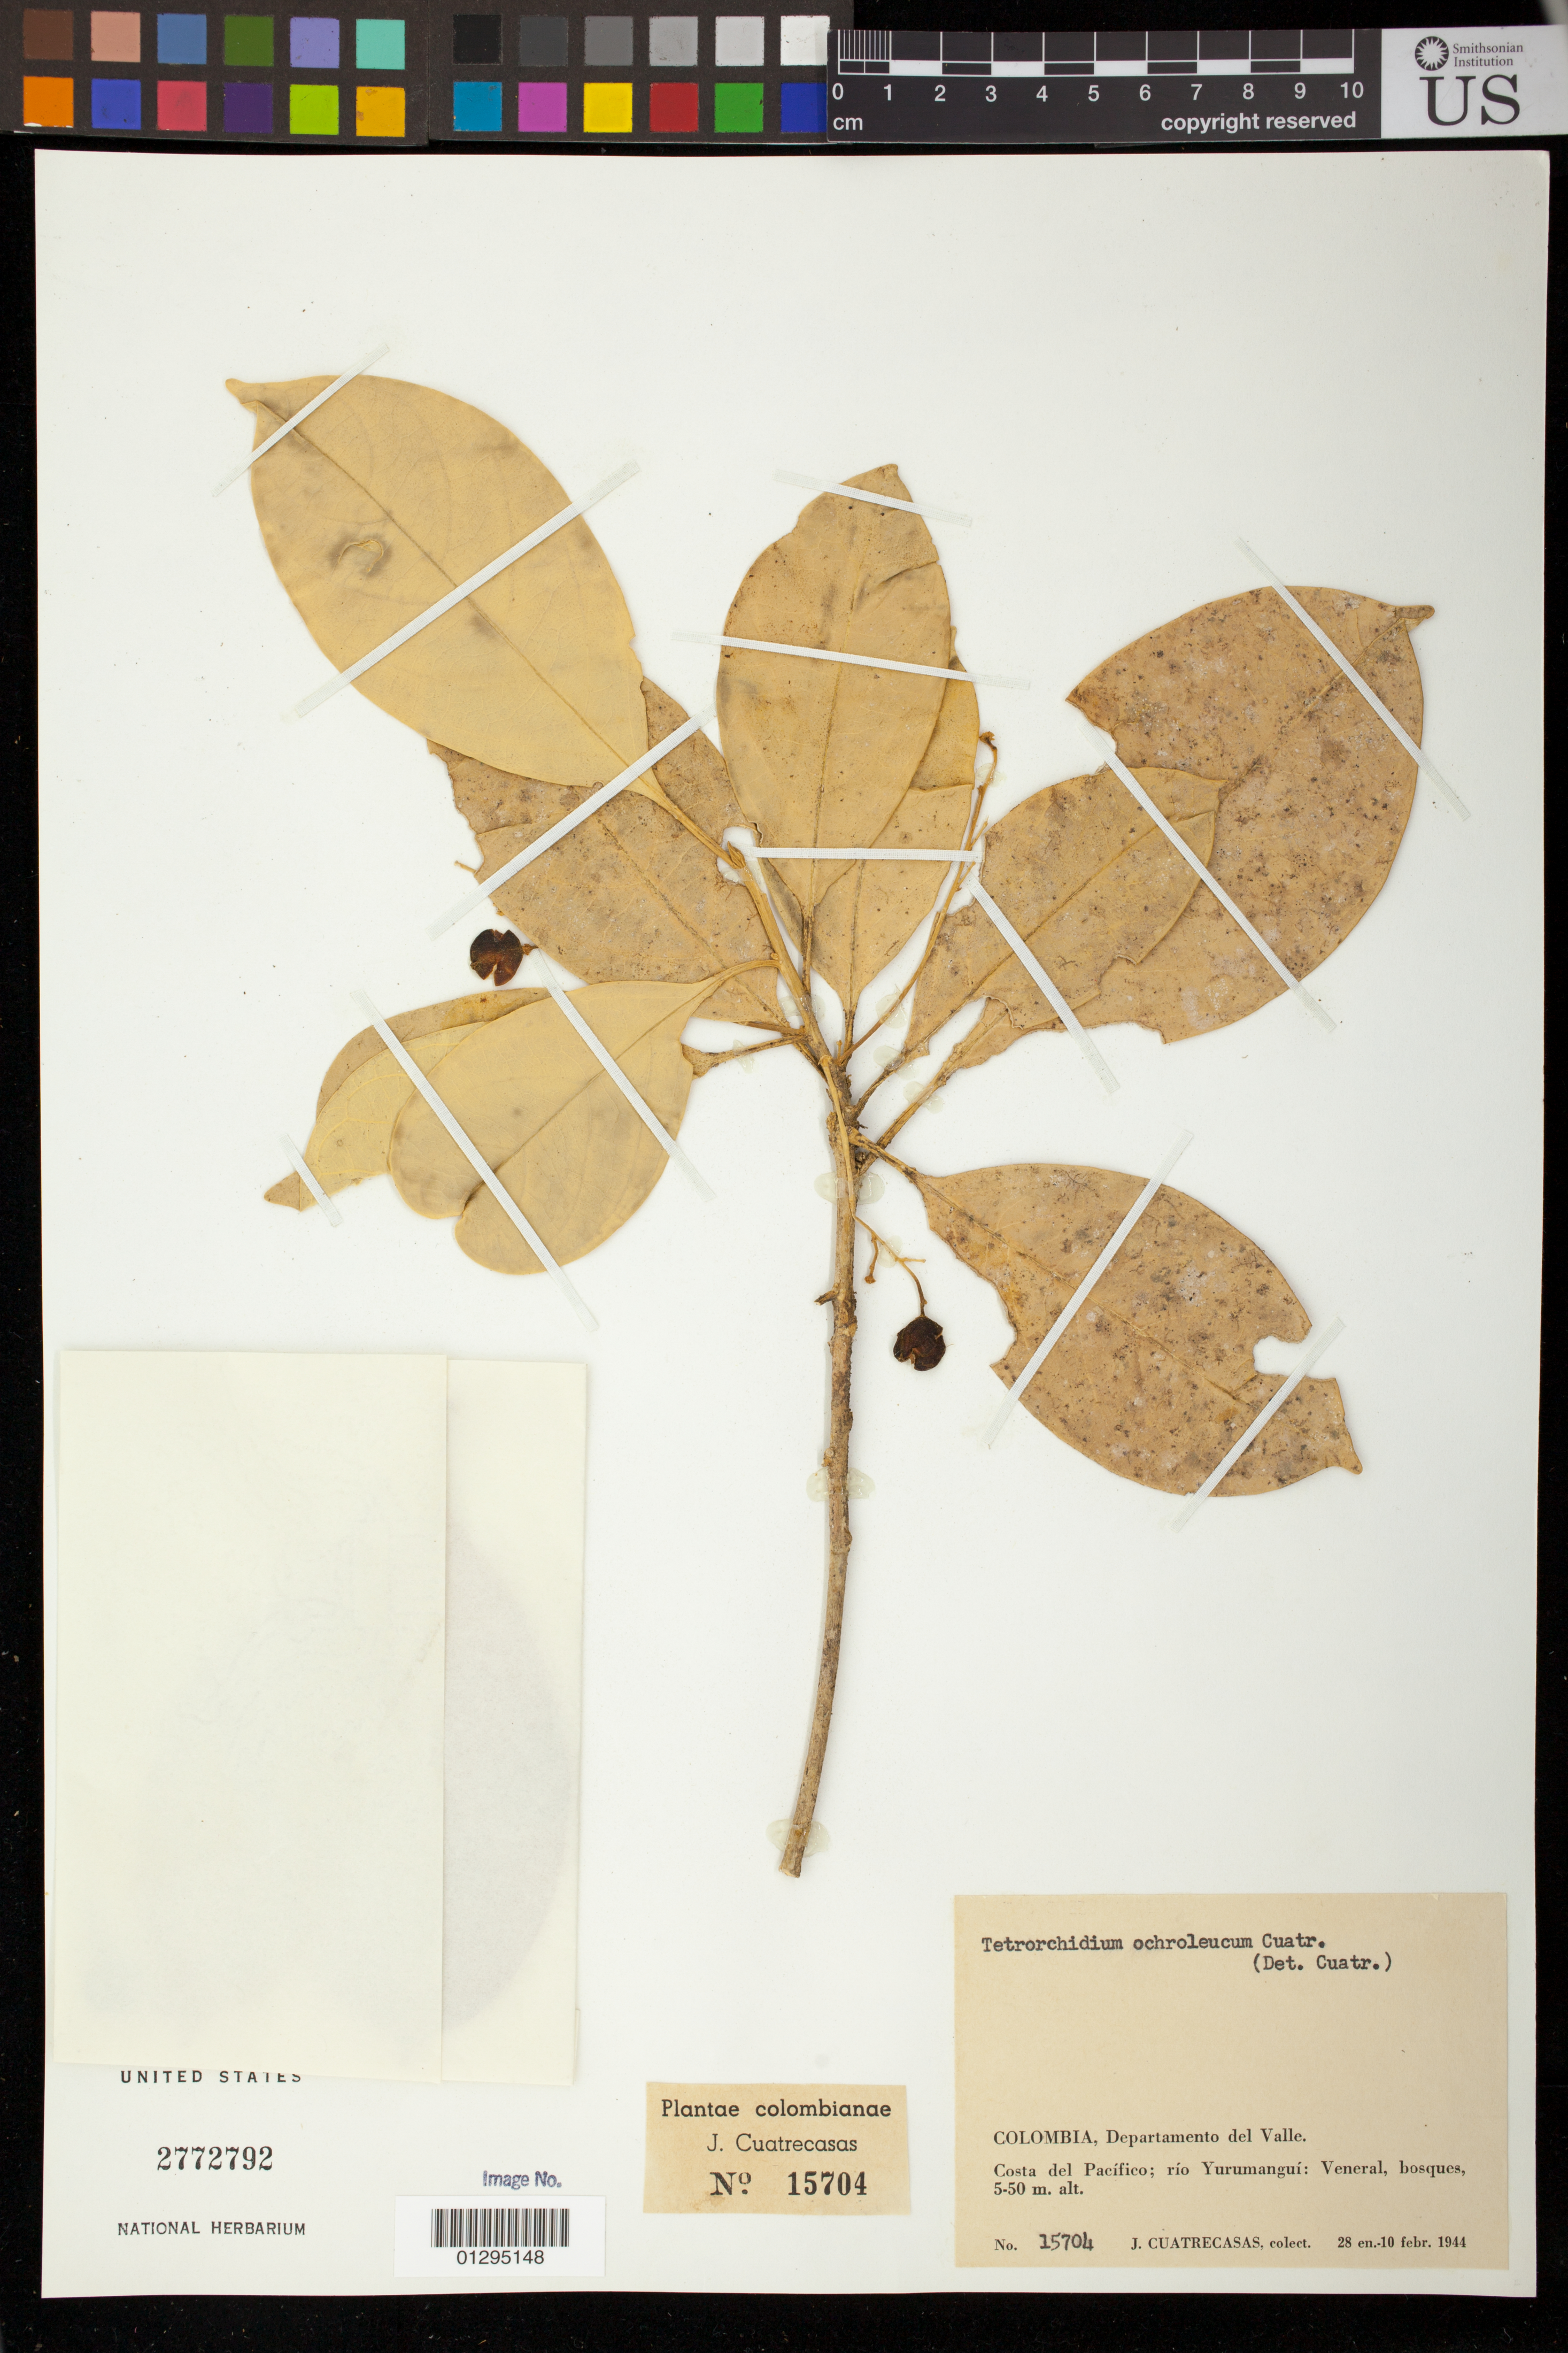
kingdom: Plantae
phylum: Tracheophyta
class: Magnoliopsida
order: Malpighiales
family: Euphorbiaceae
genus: Tetrorchidium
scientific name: Tetrorchidium ochroleucum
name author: Cuatrec.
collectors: J. Cuatrecasas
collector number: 15704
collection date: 1944-01-28/1944-02-10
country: Colombia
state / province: Valle del Cauca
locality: Costa del Pacifico; rio Yurumangui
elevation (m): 5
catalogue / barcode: US 2772792